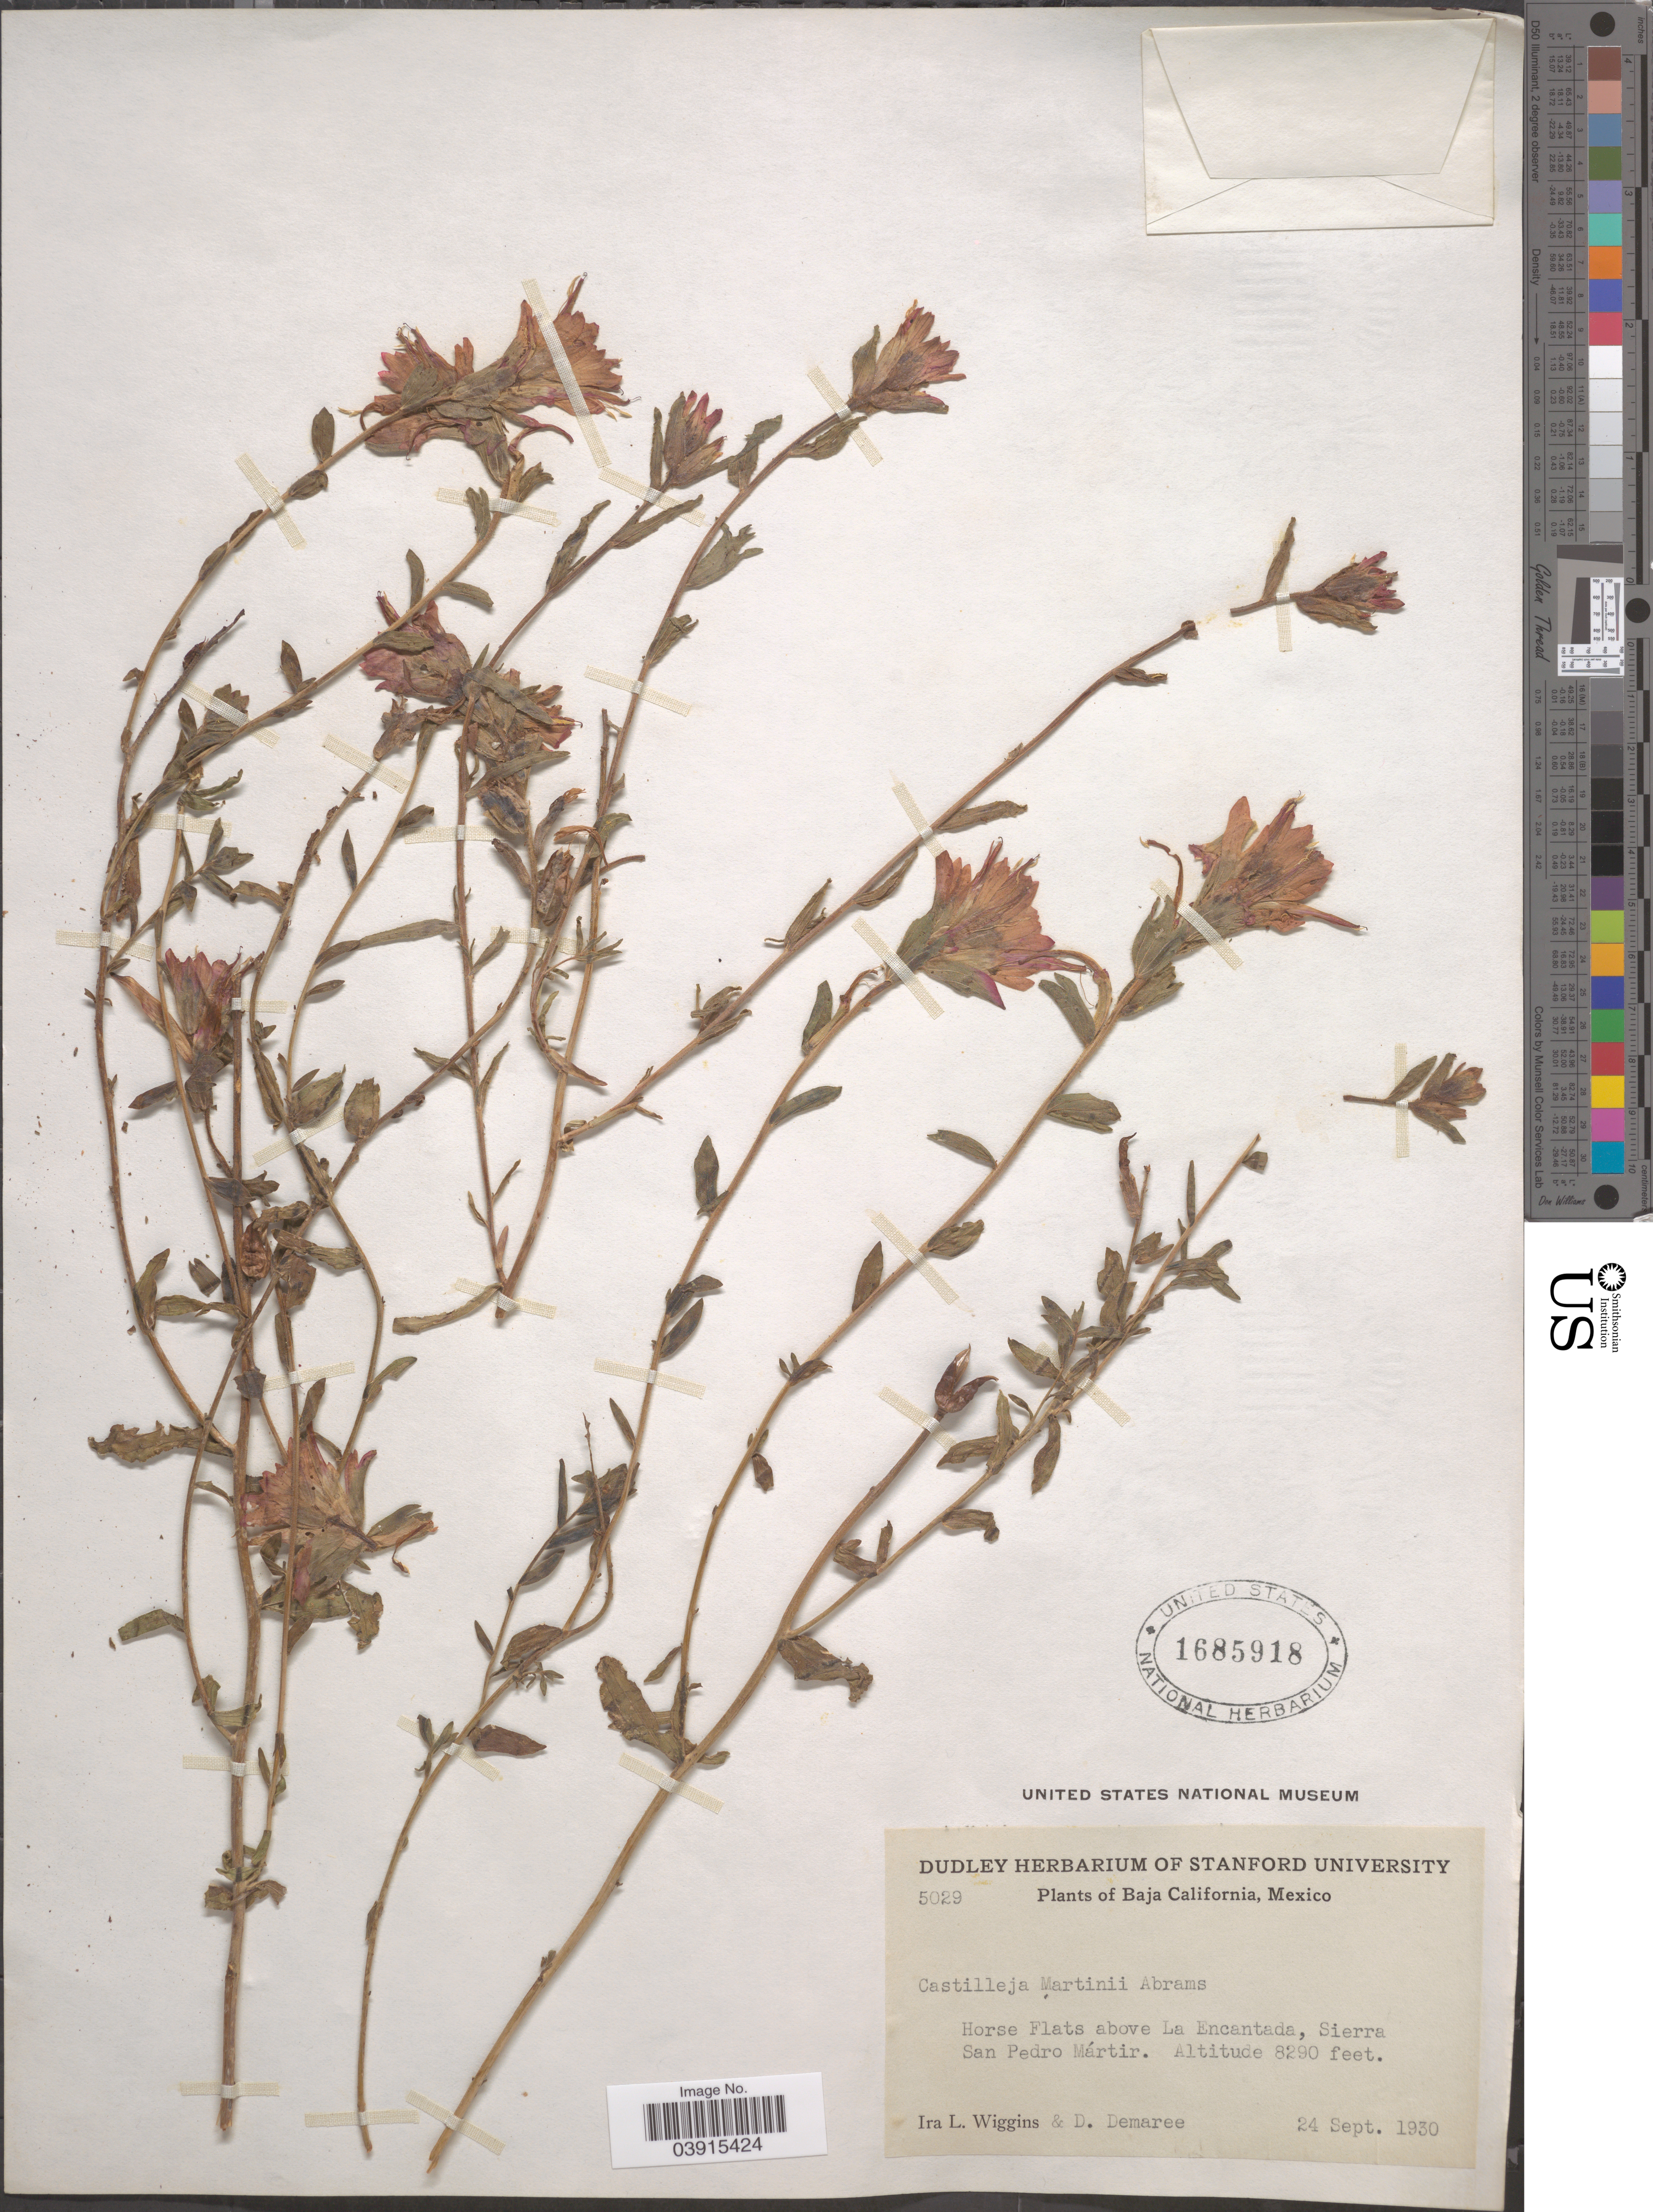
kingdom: Plantae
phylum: Tracheophyta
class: Magnoliopsida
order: Lamiales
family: Orobanchaceae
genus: Castilleja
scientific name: Castilleja martini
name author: Abrams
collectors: I. L. Wiggins & D. Demaree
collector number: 5029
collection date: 1930-09-24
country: Mexico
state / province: Baja California Norte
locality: Horse Flats above La Encantada, Sierra San Pedro Mártir.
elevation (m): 2527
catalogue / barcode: US 1685918